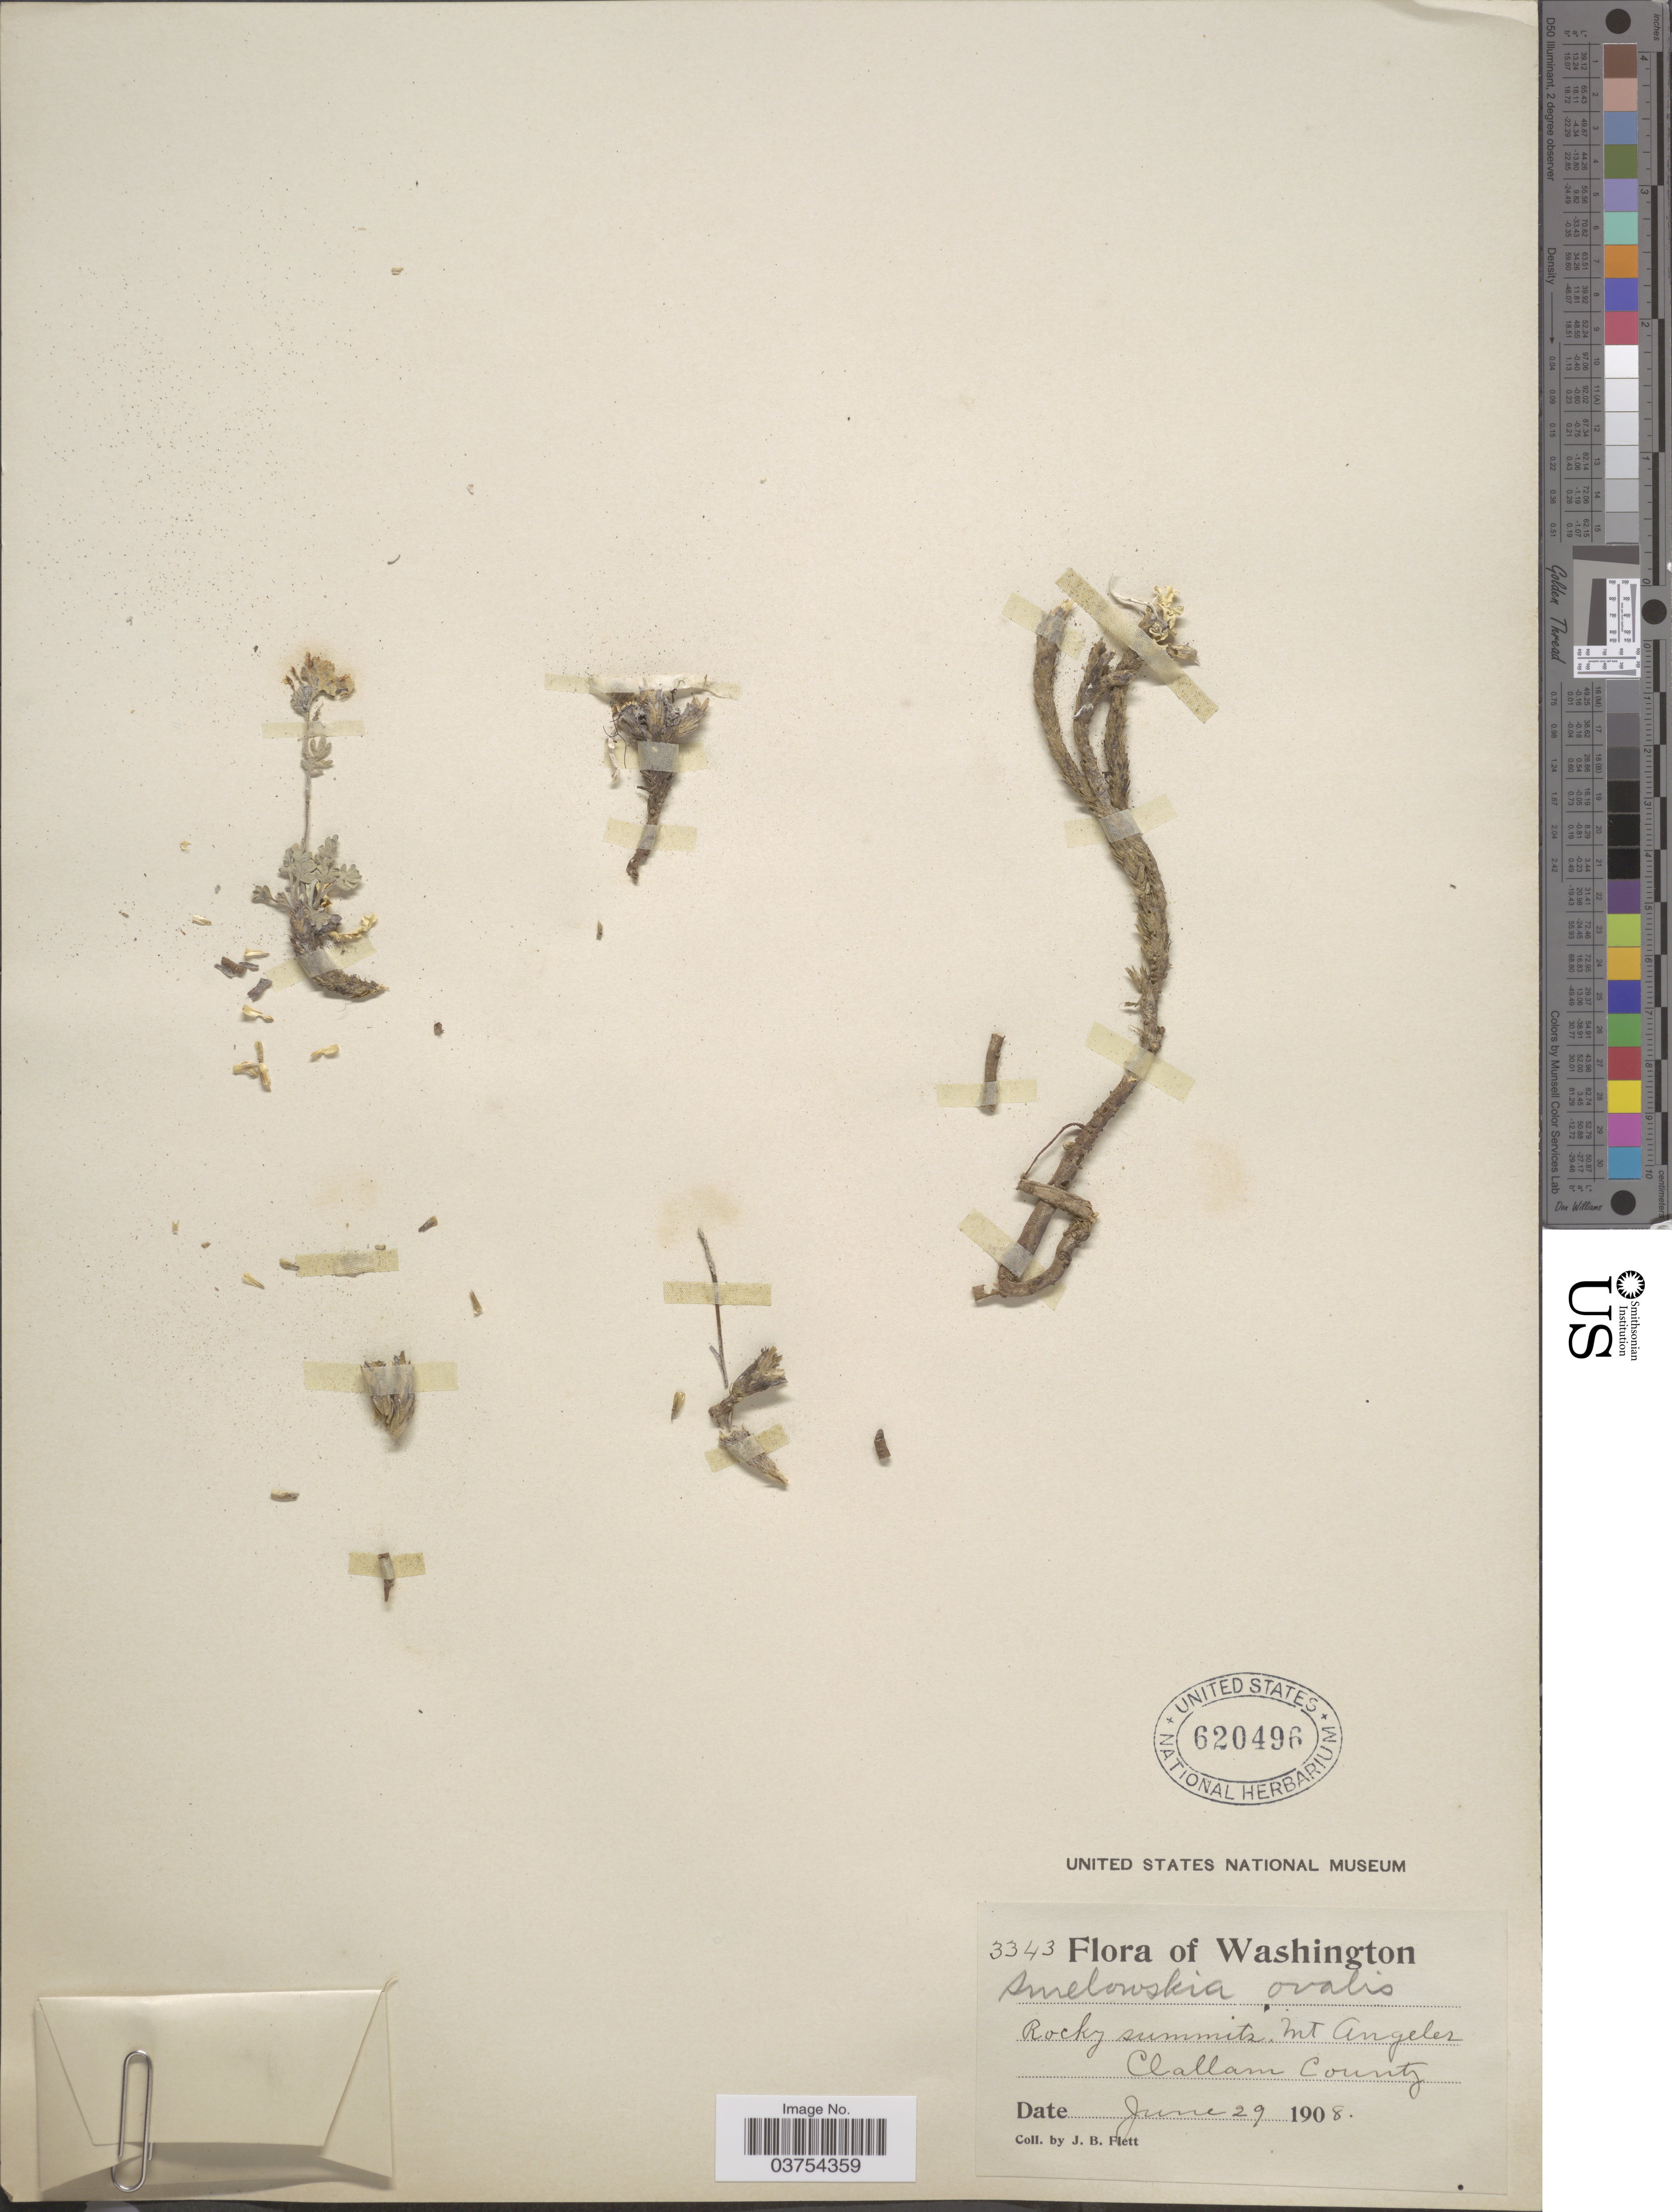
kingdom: Plantae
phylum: Tracheophyta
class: Magnoliopsida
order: Brassicales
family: Brassicaceae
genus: Smelowskia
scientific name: Smelowskia ovalis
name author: M.E. Jones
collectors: J. Flett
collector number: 3343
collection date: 1908-06-29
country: United States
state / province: Washington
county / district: Clallam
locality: Rocky summits Mt. Angelez. Clallam County.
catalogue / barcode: US 620496